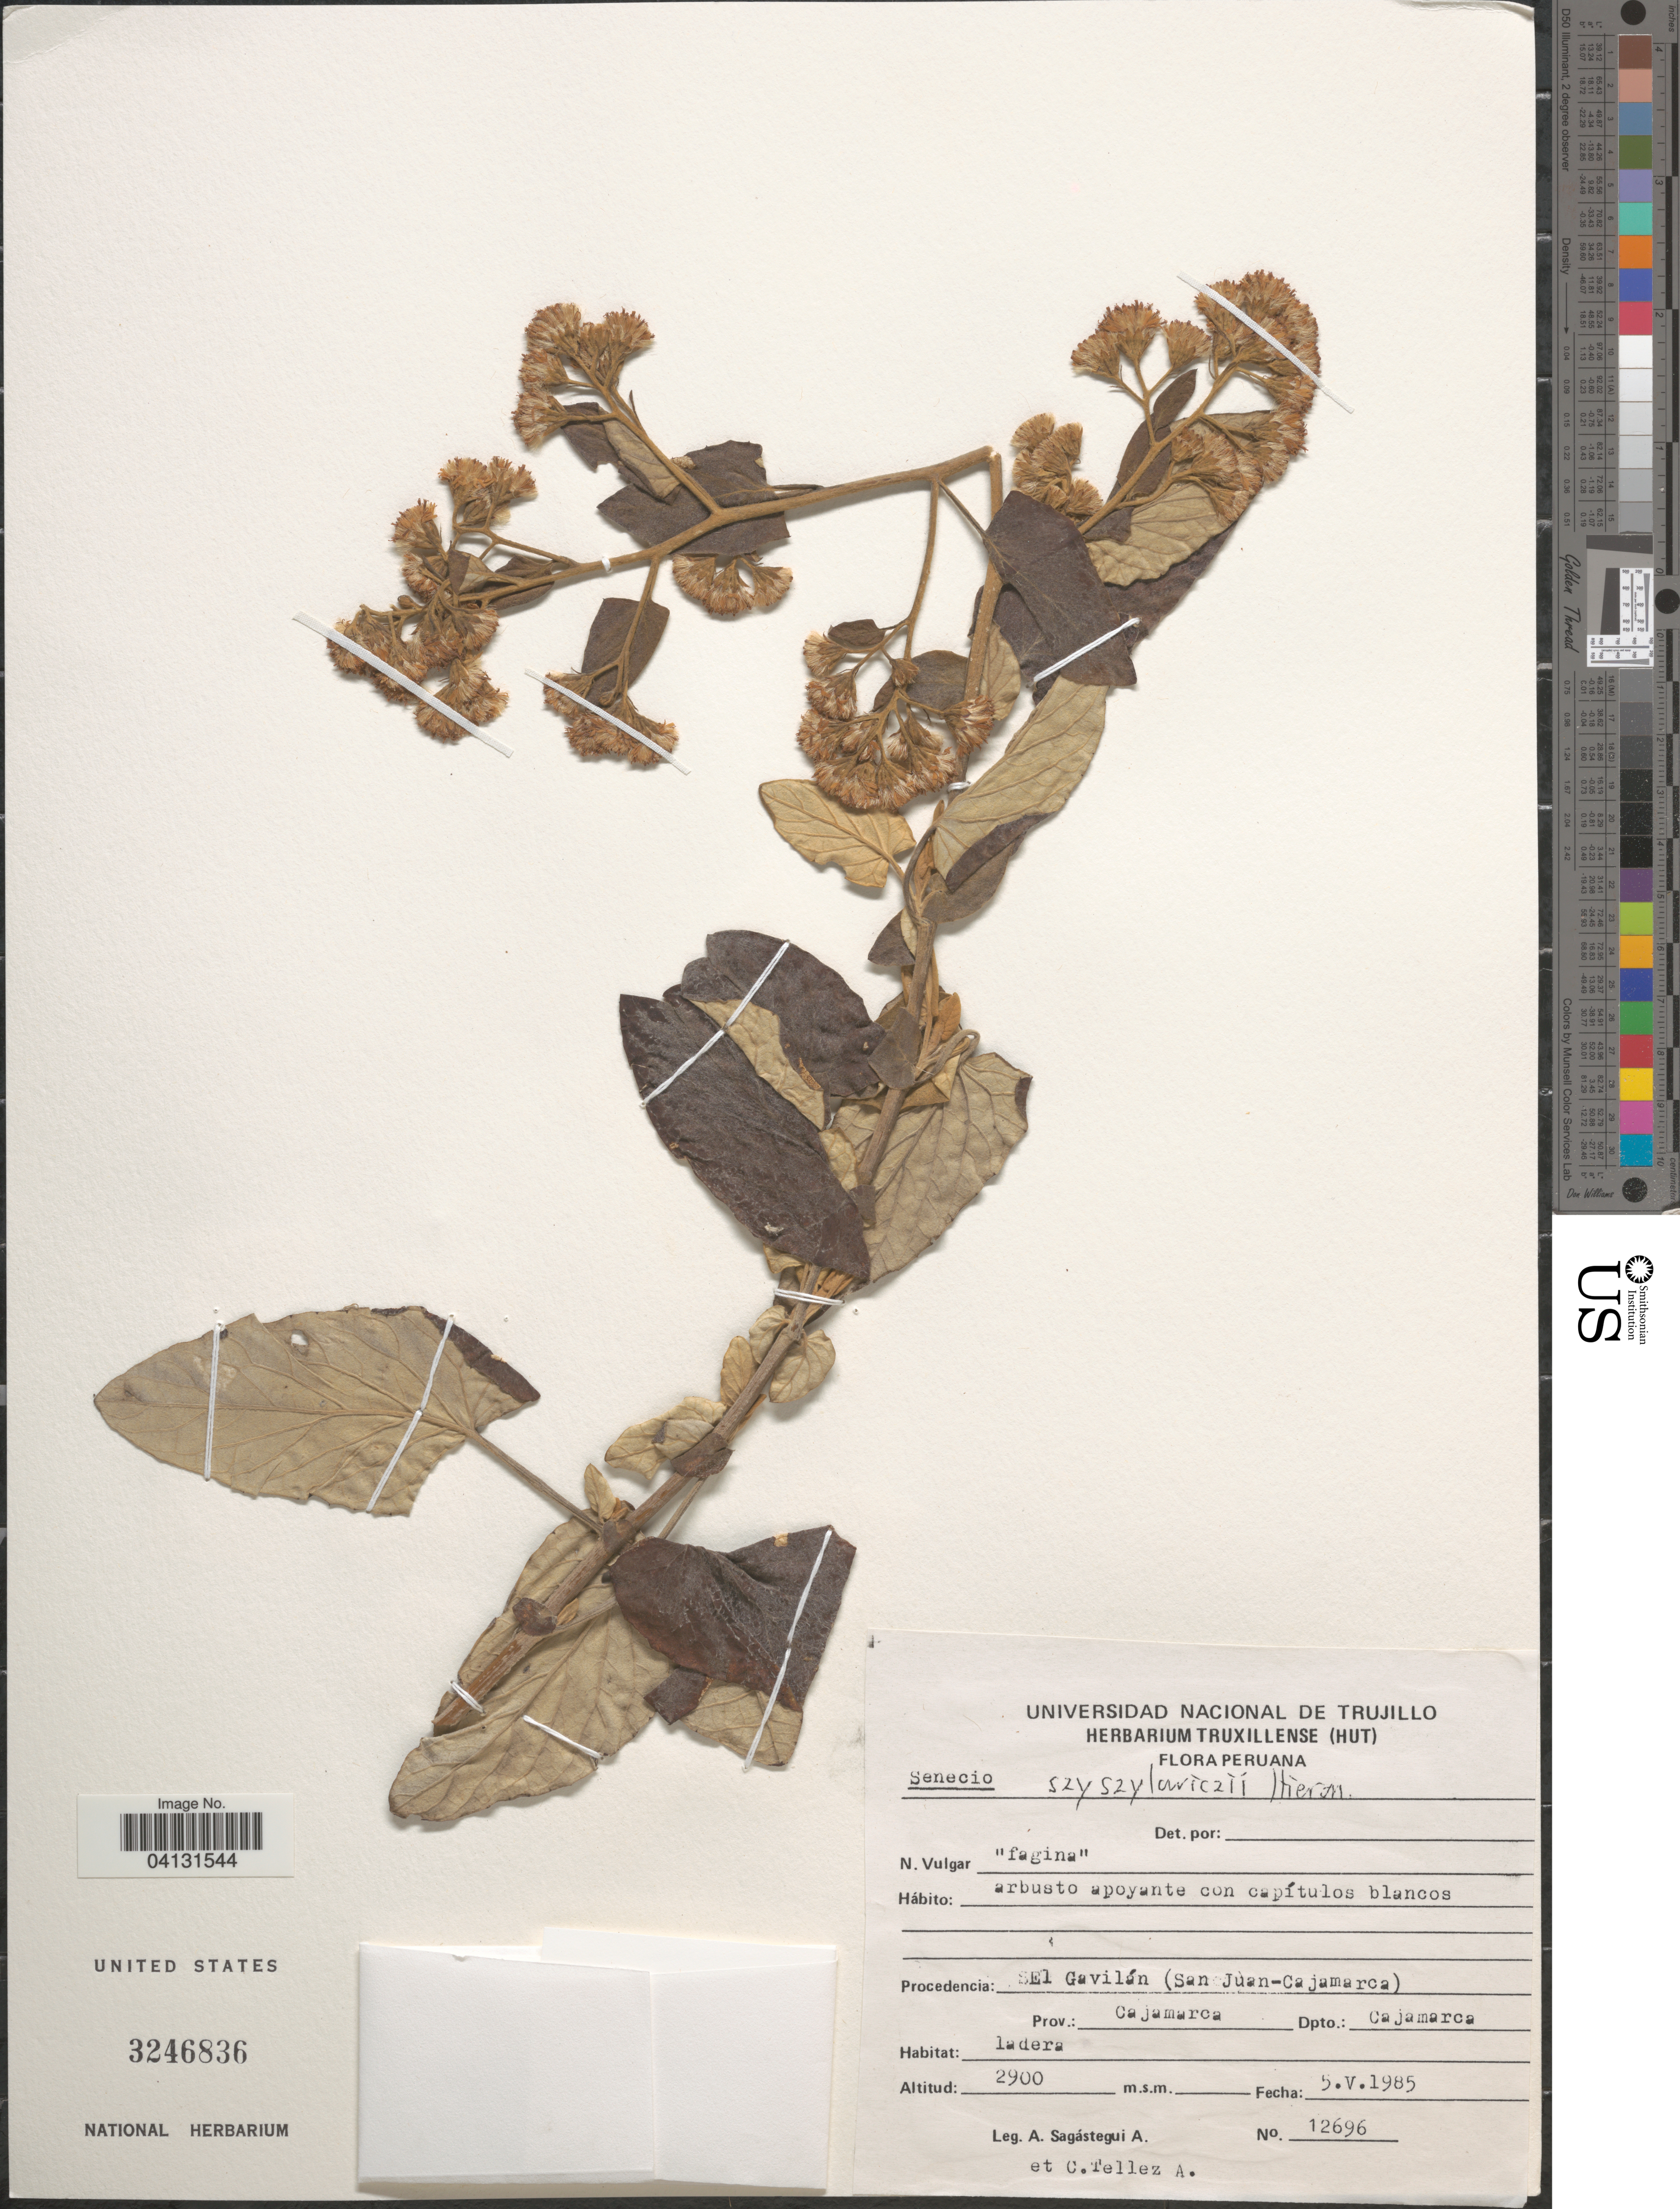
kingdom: Plantae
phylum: Tracheophyta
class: Magnoliopsida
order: Asterales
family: Asteraceae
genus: Senecio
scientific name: Senecio szyszylowiczii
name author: Hieron.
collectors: A. Sagástegui A. & C. Tellez-A.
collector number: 12696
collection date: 1985-05-05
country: Peru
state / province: Cajamarca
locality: SEl Gavilán (San Juan-Cajamarca). Dpto.: Cajamarca.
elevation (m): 2900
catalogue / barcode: US 3246836